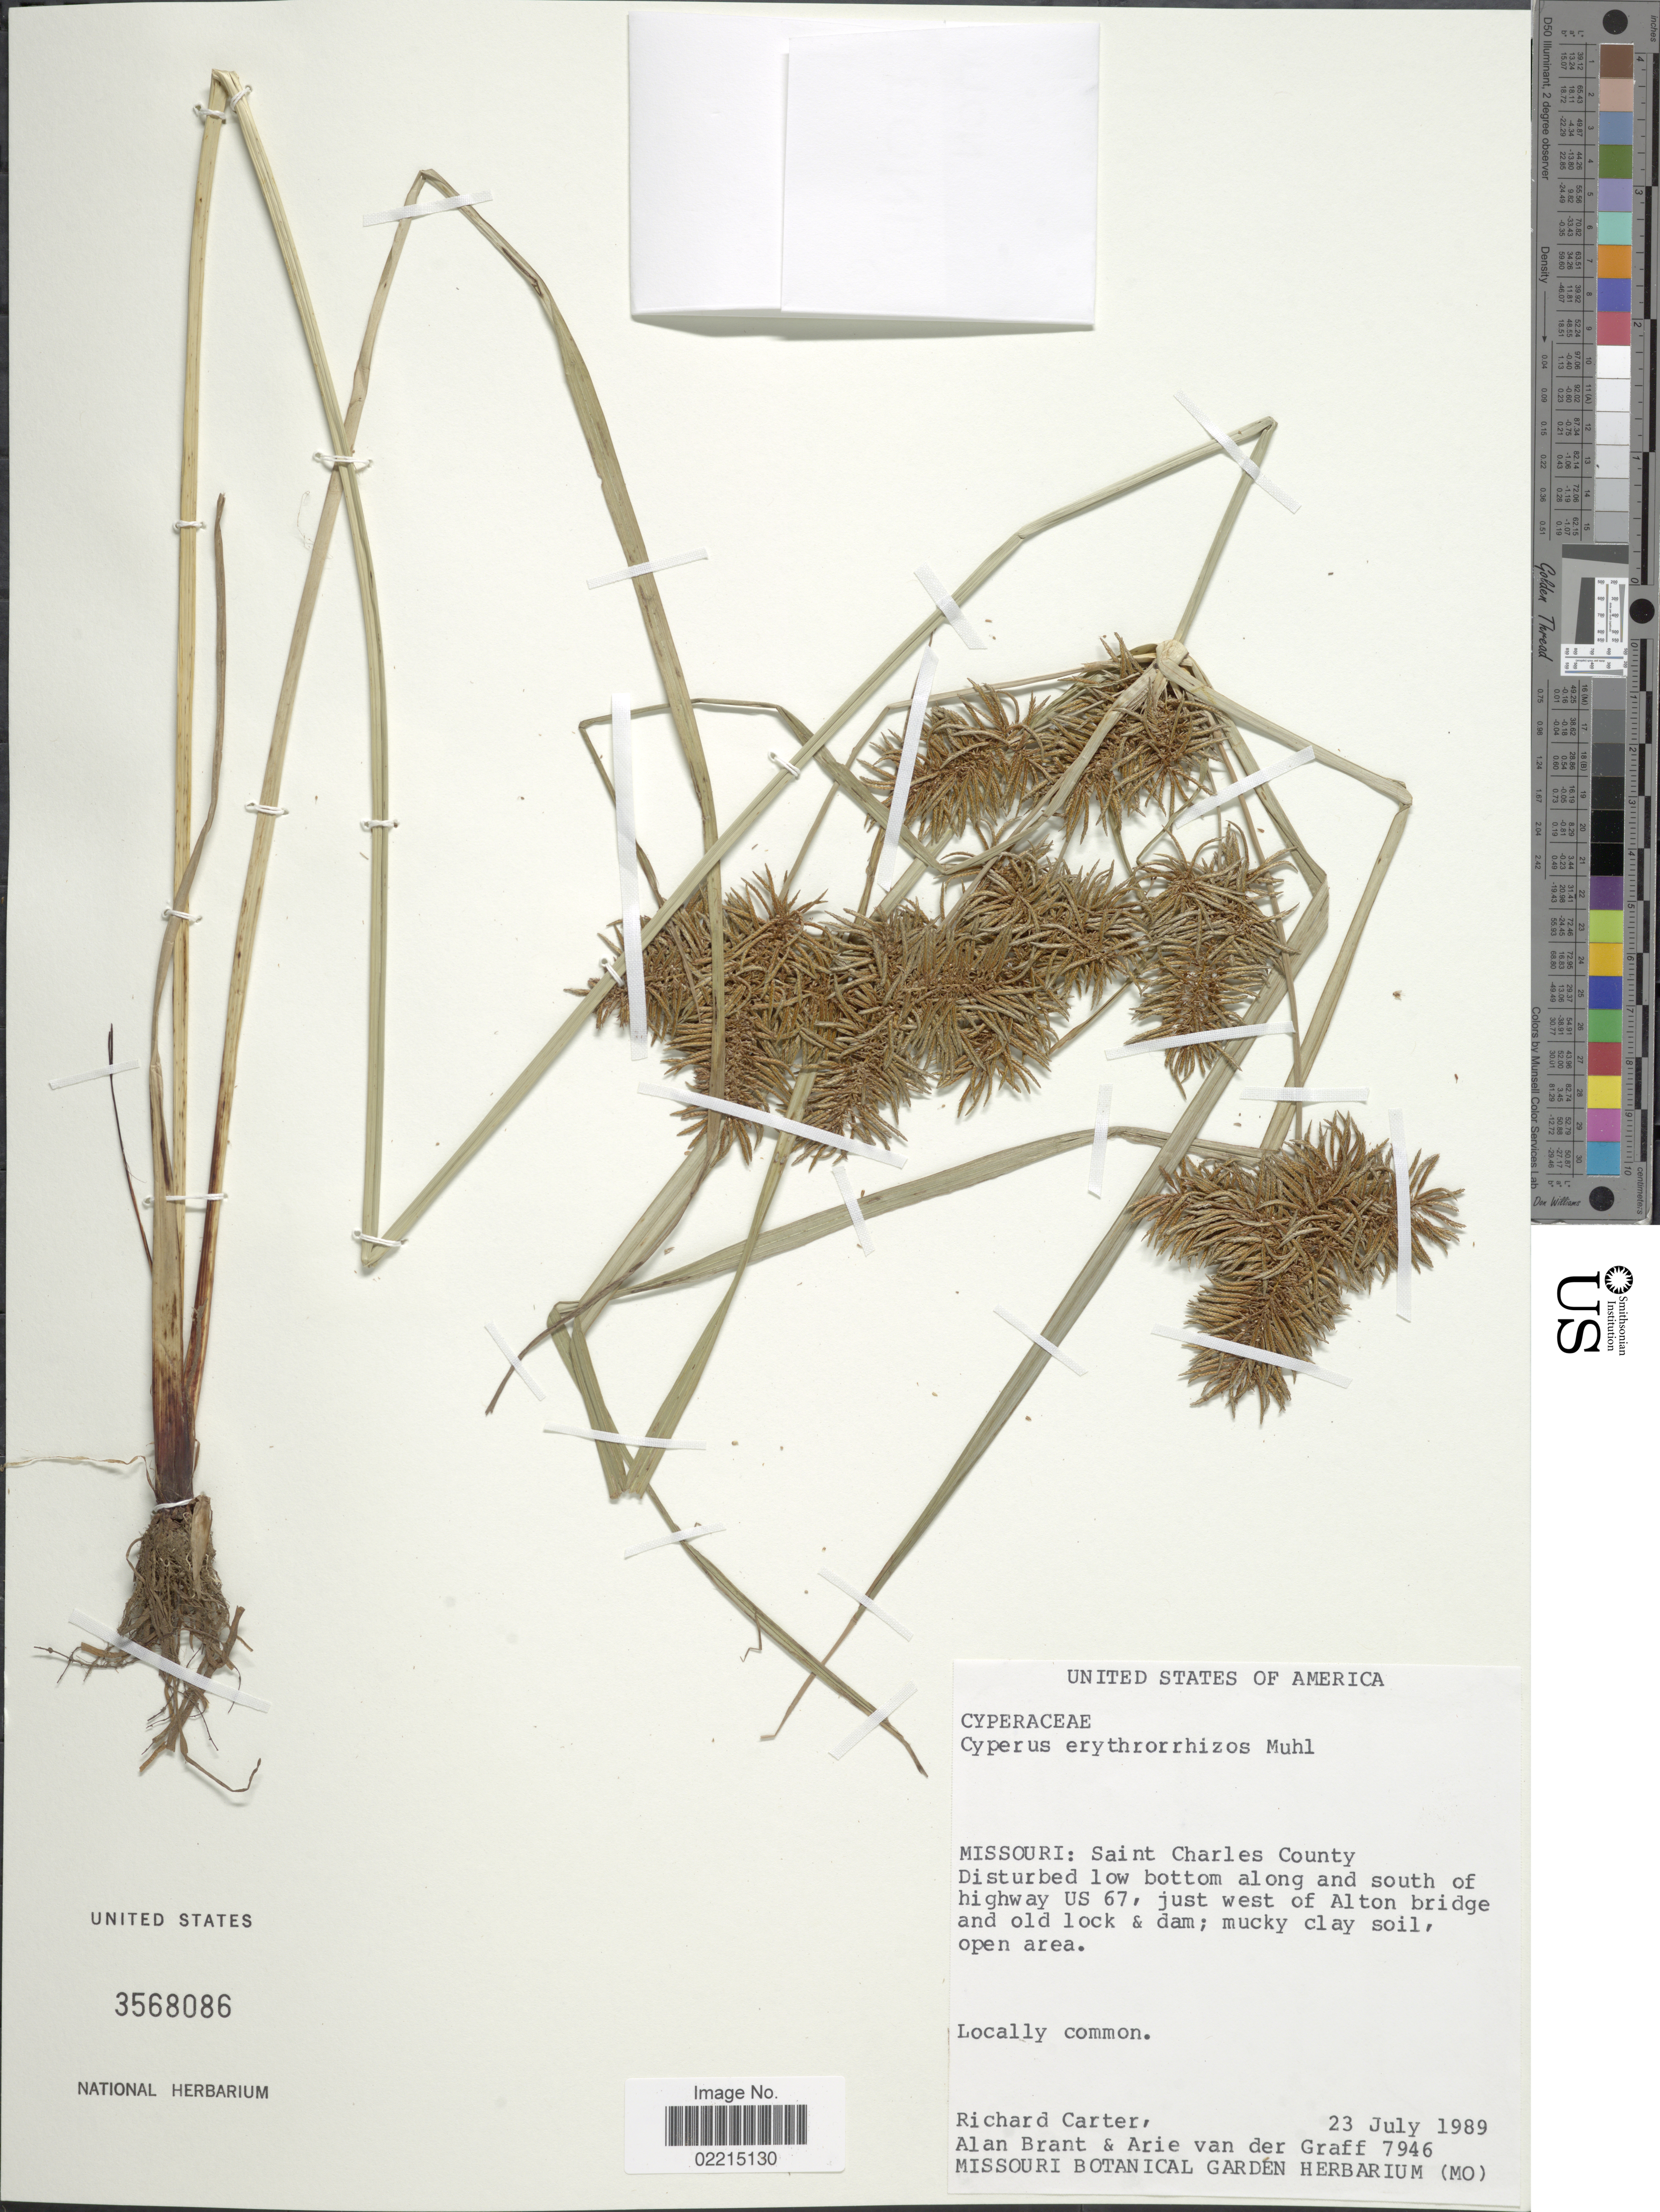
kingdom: Plantae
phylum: Tracheophyta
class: Liliopsida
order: Poales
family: Cyperaceae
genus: Cyperus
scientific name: Cyperus erythrorhizos Muhl.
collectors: R. Carter, A. Brant & A. Graaf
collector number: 7946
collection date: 1989-07-23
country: United States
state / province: Missouri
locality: Saint Charles County. along and south of highway US 67, just west of Alton bridge and old lock & dam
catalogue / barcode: US 3568086